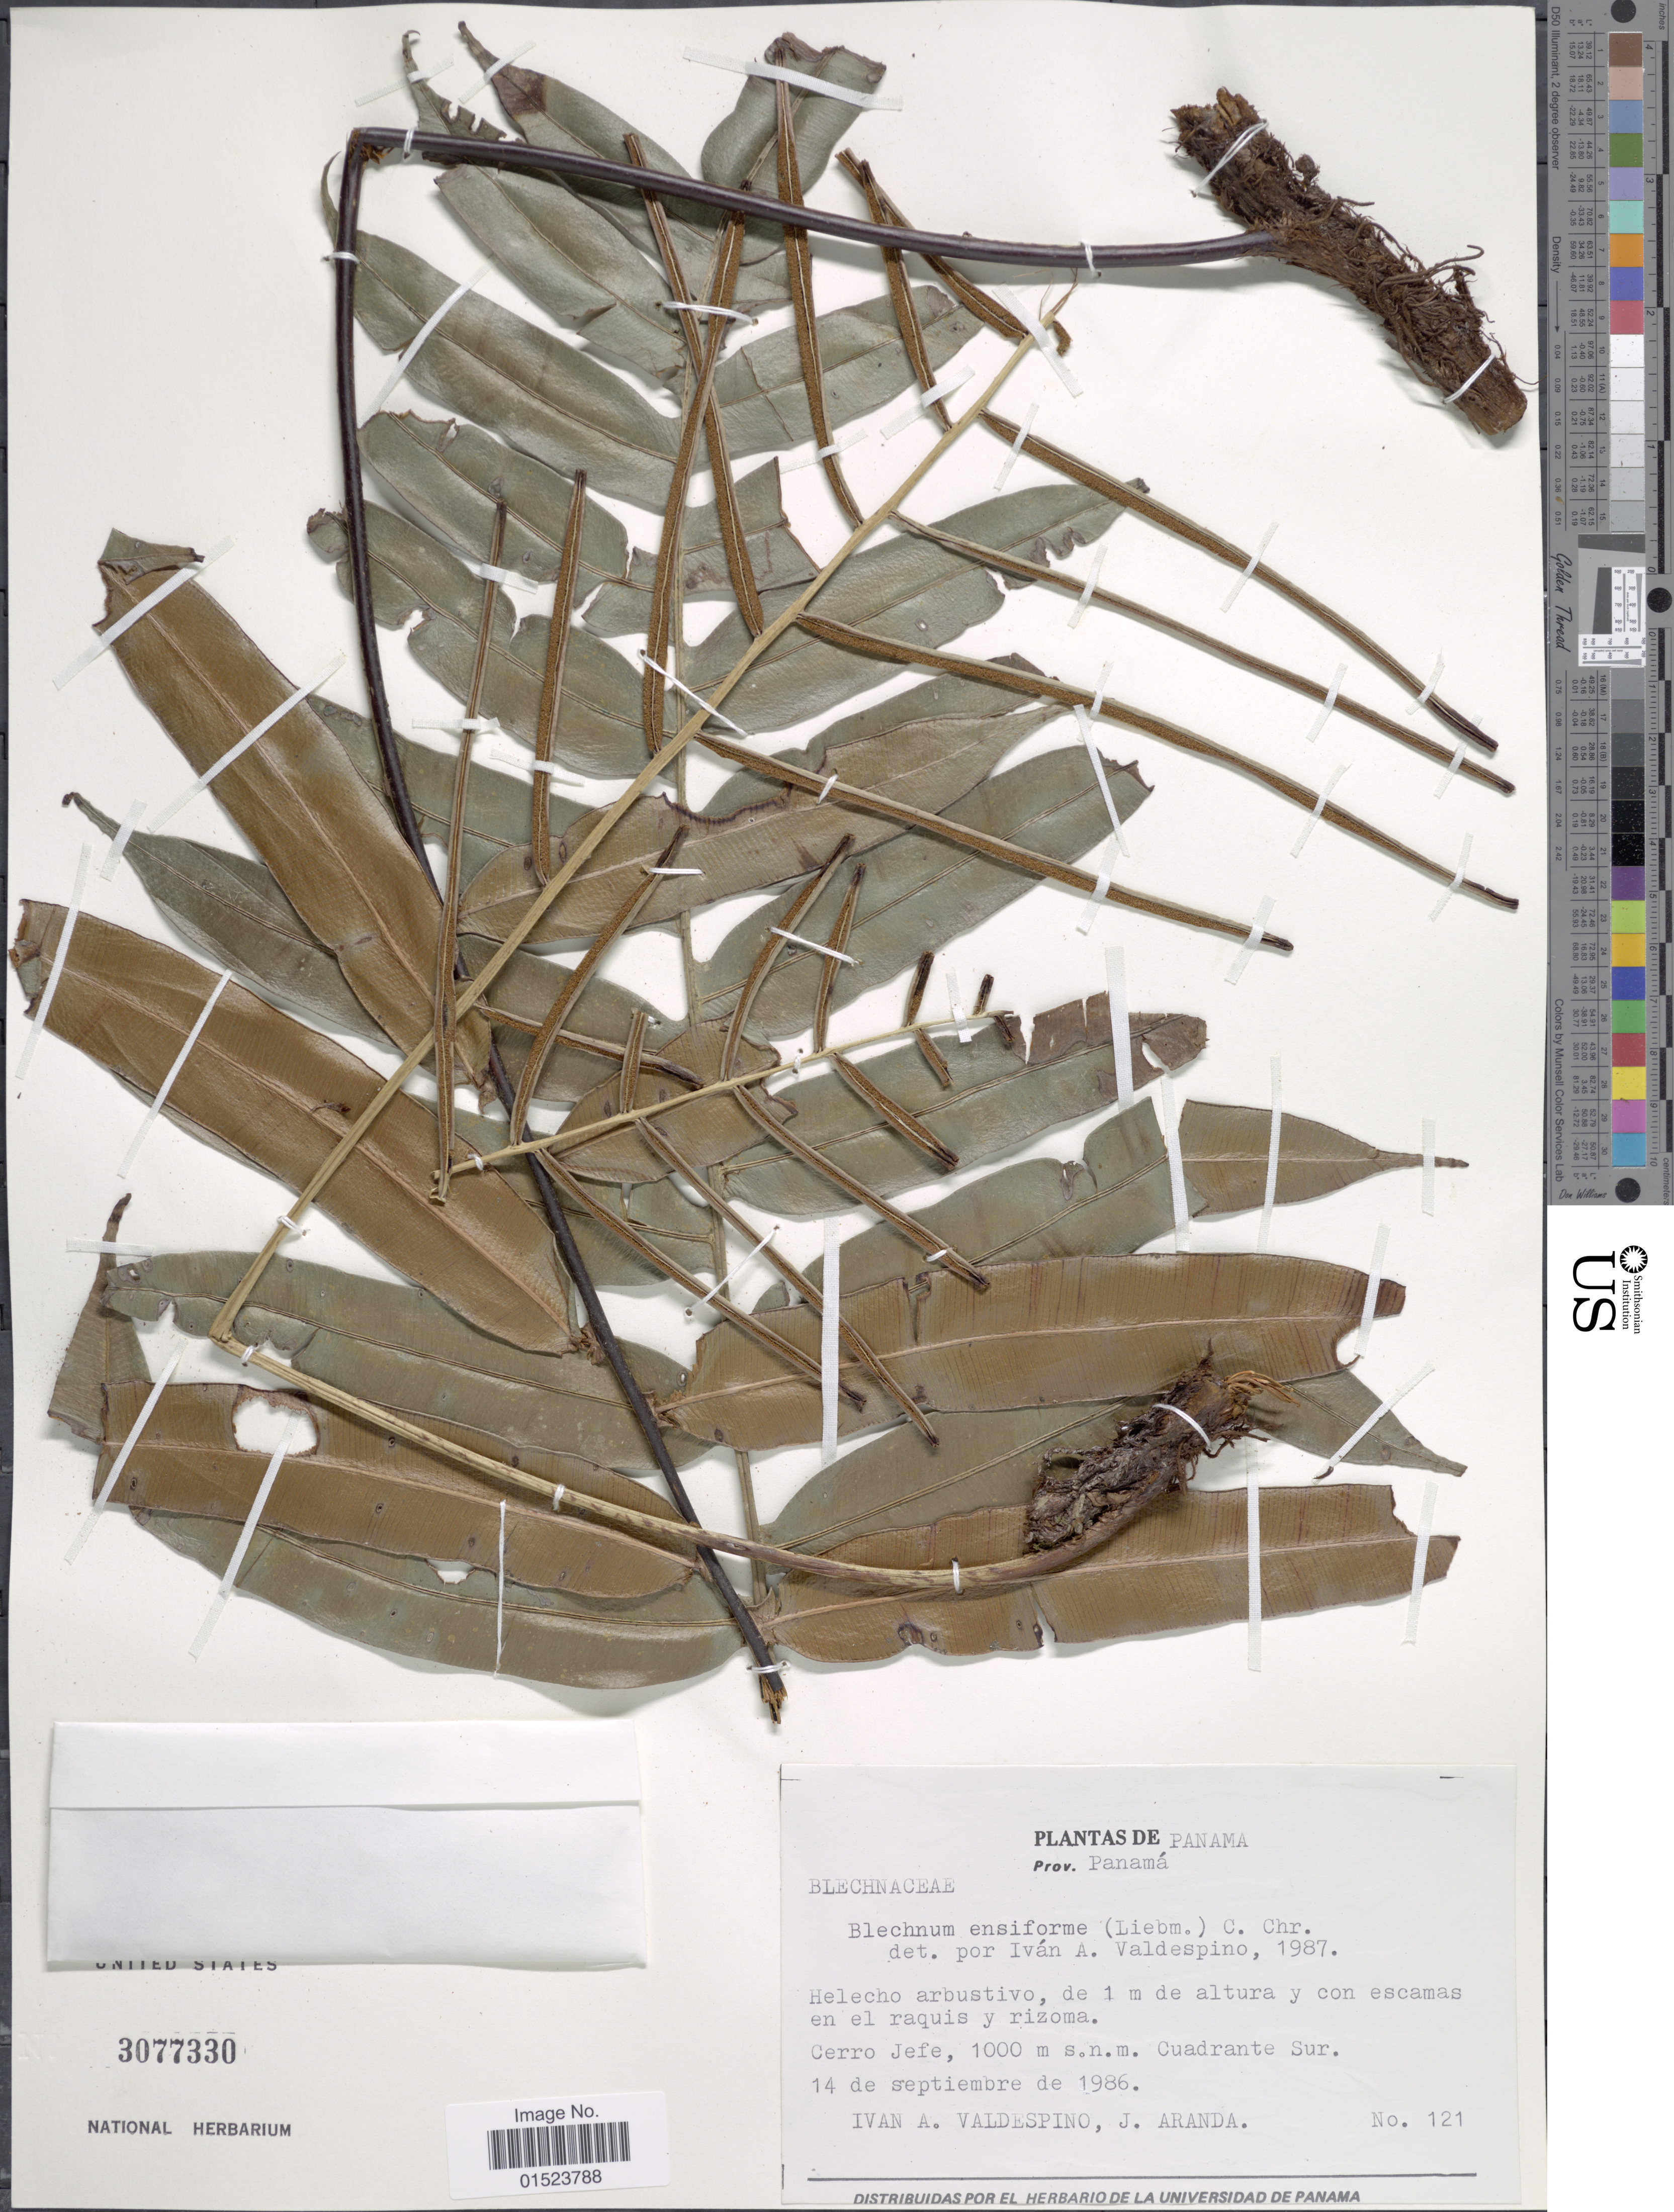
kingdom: Plantae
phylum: Tracheophyta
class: Polypodiopsida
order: Polypodiales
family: Blechnaceae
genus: Blechnum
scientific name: Blechnum ensiforme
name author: (Liebm.) C. Chr.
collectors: I. A. Valdespino & J. Aranda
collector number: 121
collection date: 1986-09-14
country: Panama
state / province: Panamá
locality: Helecho arbustivo, de 1 m de altura y con escamas en el raquis y rizoma. Cerro Jefe, Cuadrante Sur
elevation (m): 1000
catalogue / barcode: US 3077330